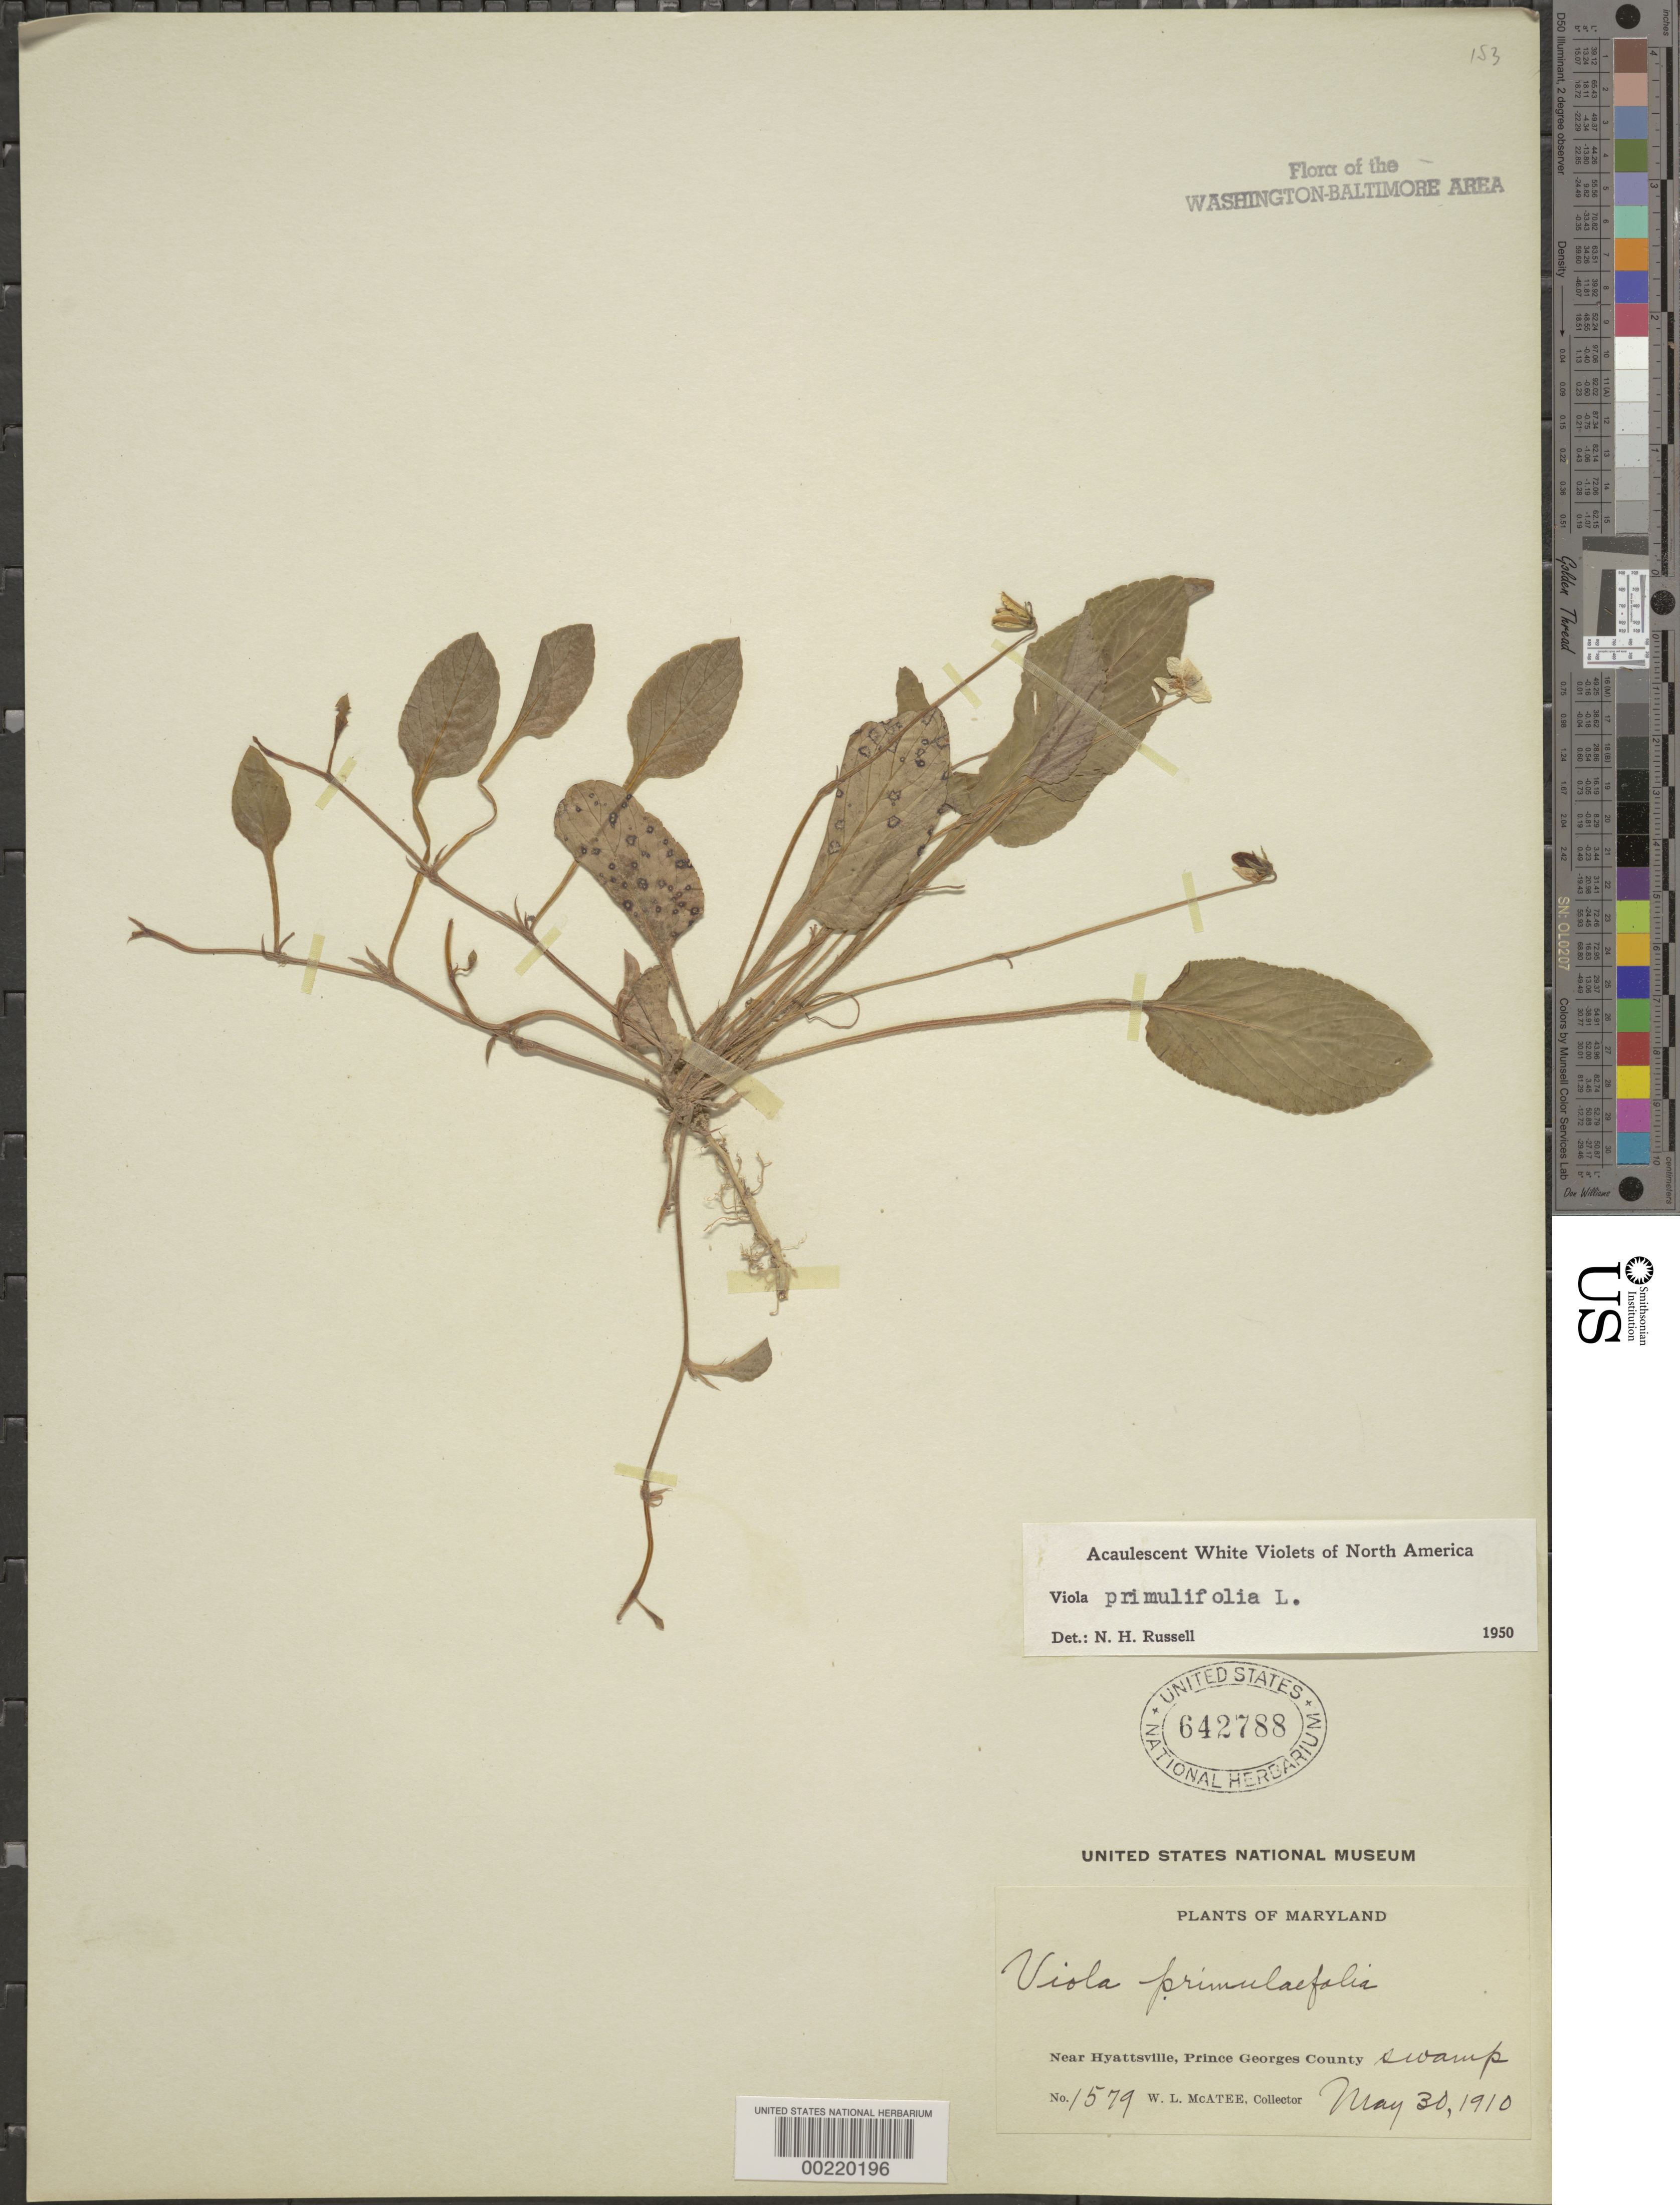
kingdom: Plantae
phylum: Tracheophyta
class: Magnoliopsida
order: Malpighiales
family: Violaceae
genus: Viola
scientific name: Viola primulifolia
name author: L.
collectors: W. McAtee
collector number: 1579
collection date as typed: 30 May 1910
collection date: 1910-05-30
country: United States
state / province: Maryland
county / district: Prince George's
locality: Hyattsville vicinity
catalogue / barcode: US 642788